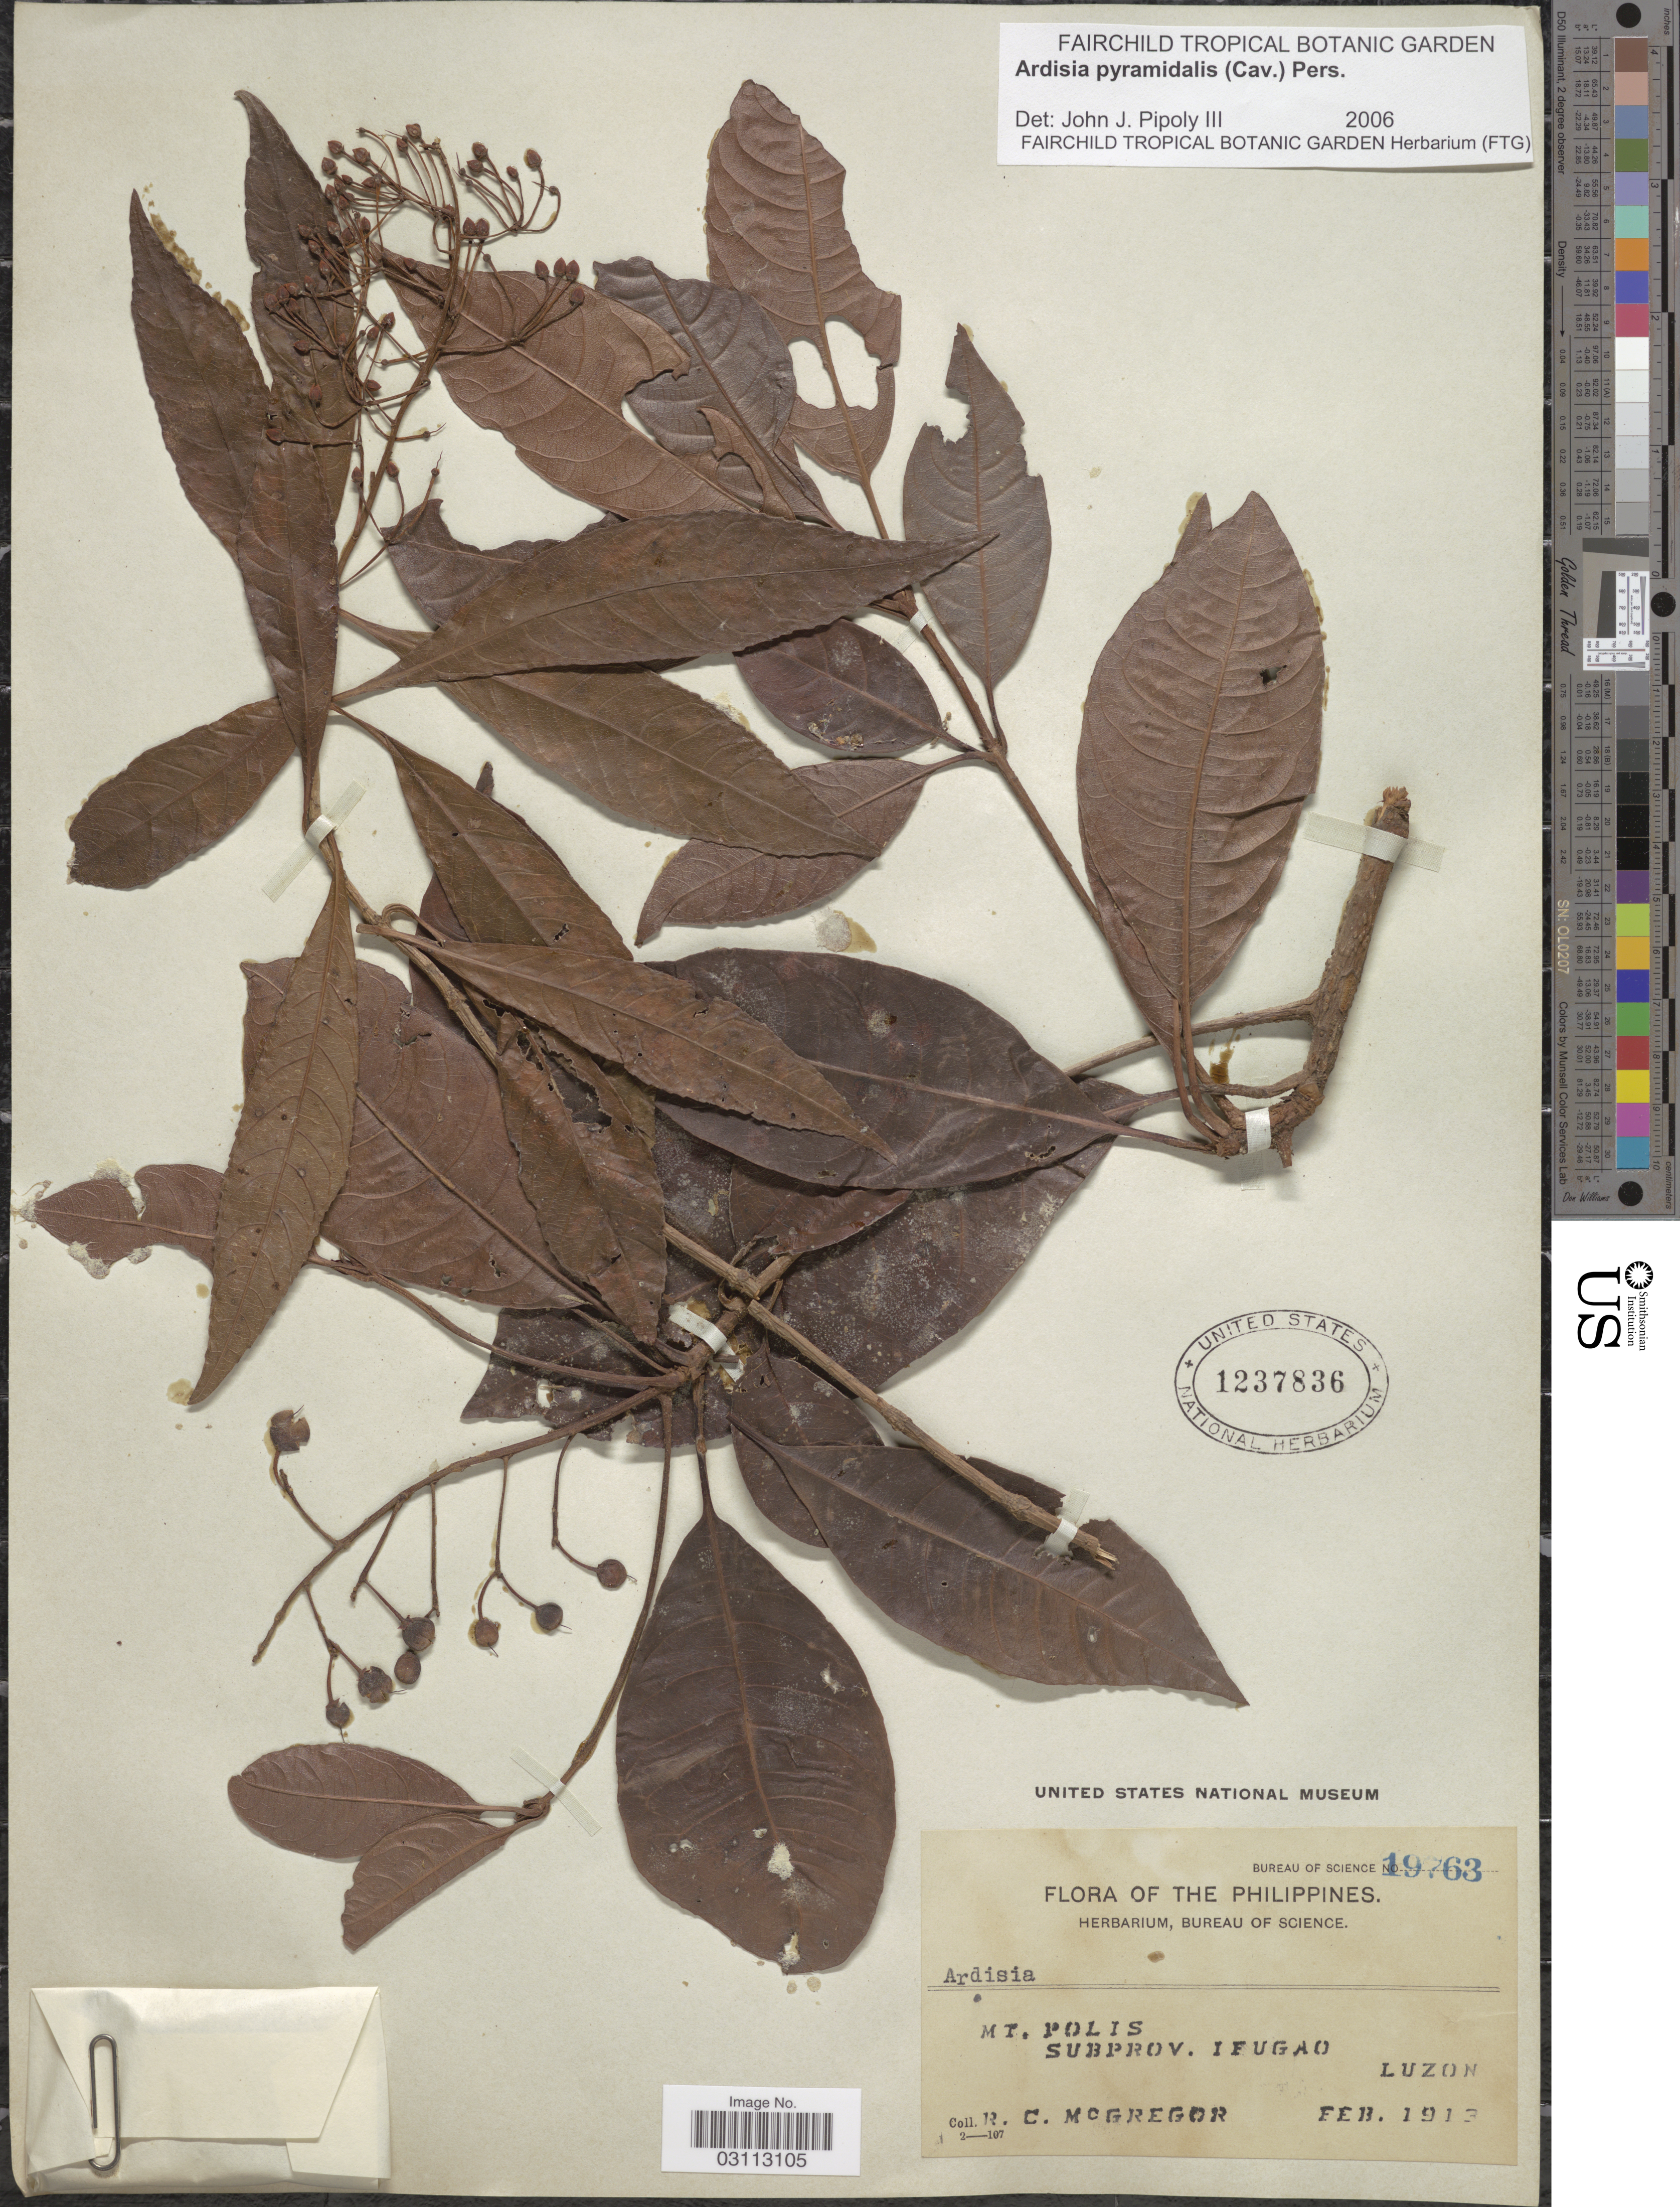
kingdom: Plantae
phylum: Tracheophyta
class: Magnoliopsida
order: Ericales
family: Primulaceae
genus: Ardisia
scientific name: Ardisia sp.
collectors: R. C. McGregor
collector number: Bureau of Science 19763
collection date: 1913-02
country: Philippines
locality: Mt. Polis. Subprov. Ifugao. Luzon.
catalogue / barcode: US 1237836